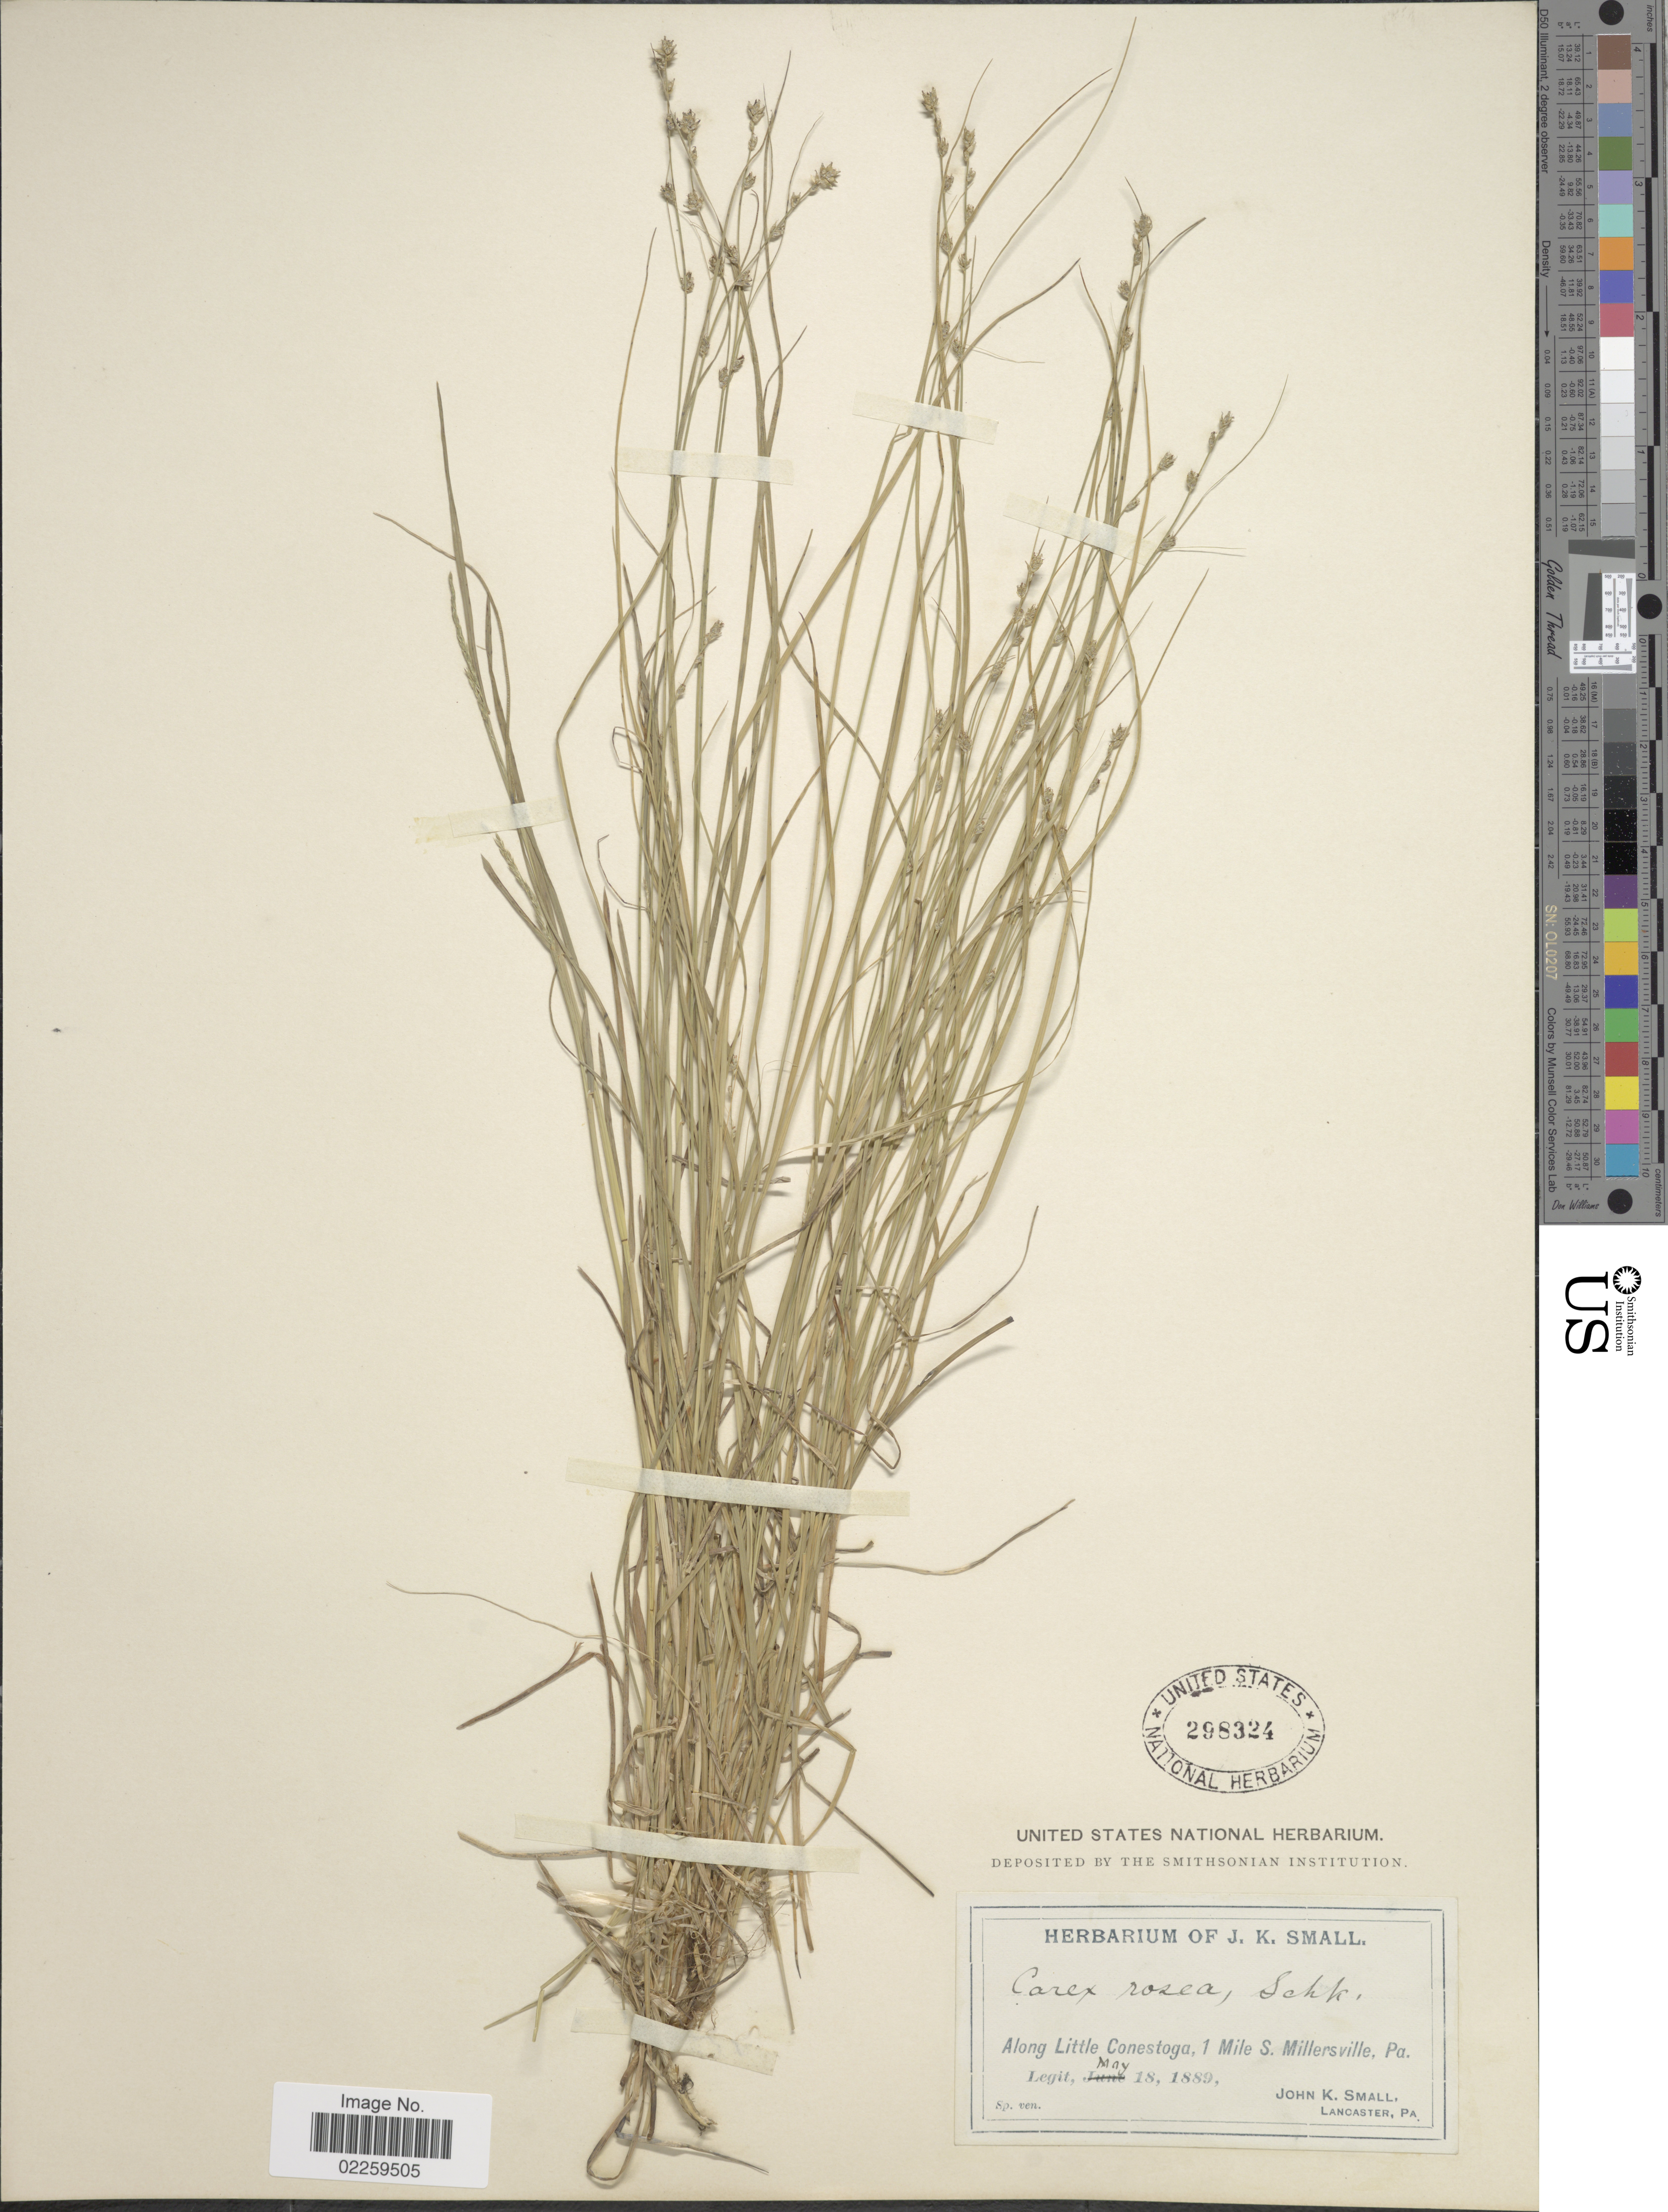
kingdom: Plantae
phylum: Tracheophyta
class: Liliopsida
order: Poales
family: Cyperaceae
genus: Carex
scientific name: Carex rosea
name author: Willd.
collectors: J. K. Small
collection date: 1889-05-18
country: United States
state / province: Pennsylvania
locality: Along Little Conestoga, 1 Mile S. Millersville, Pa.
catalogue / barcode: US 298324